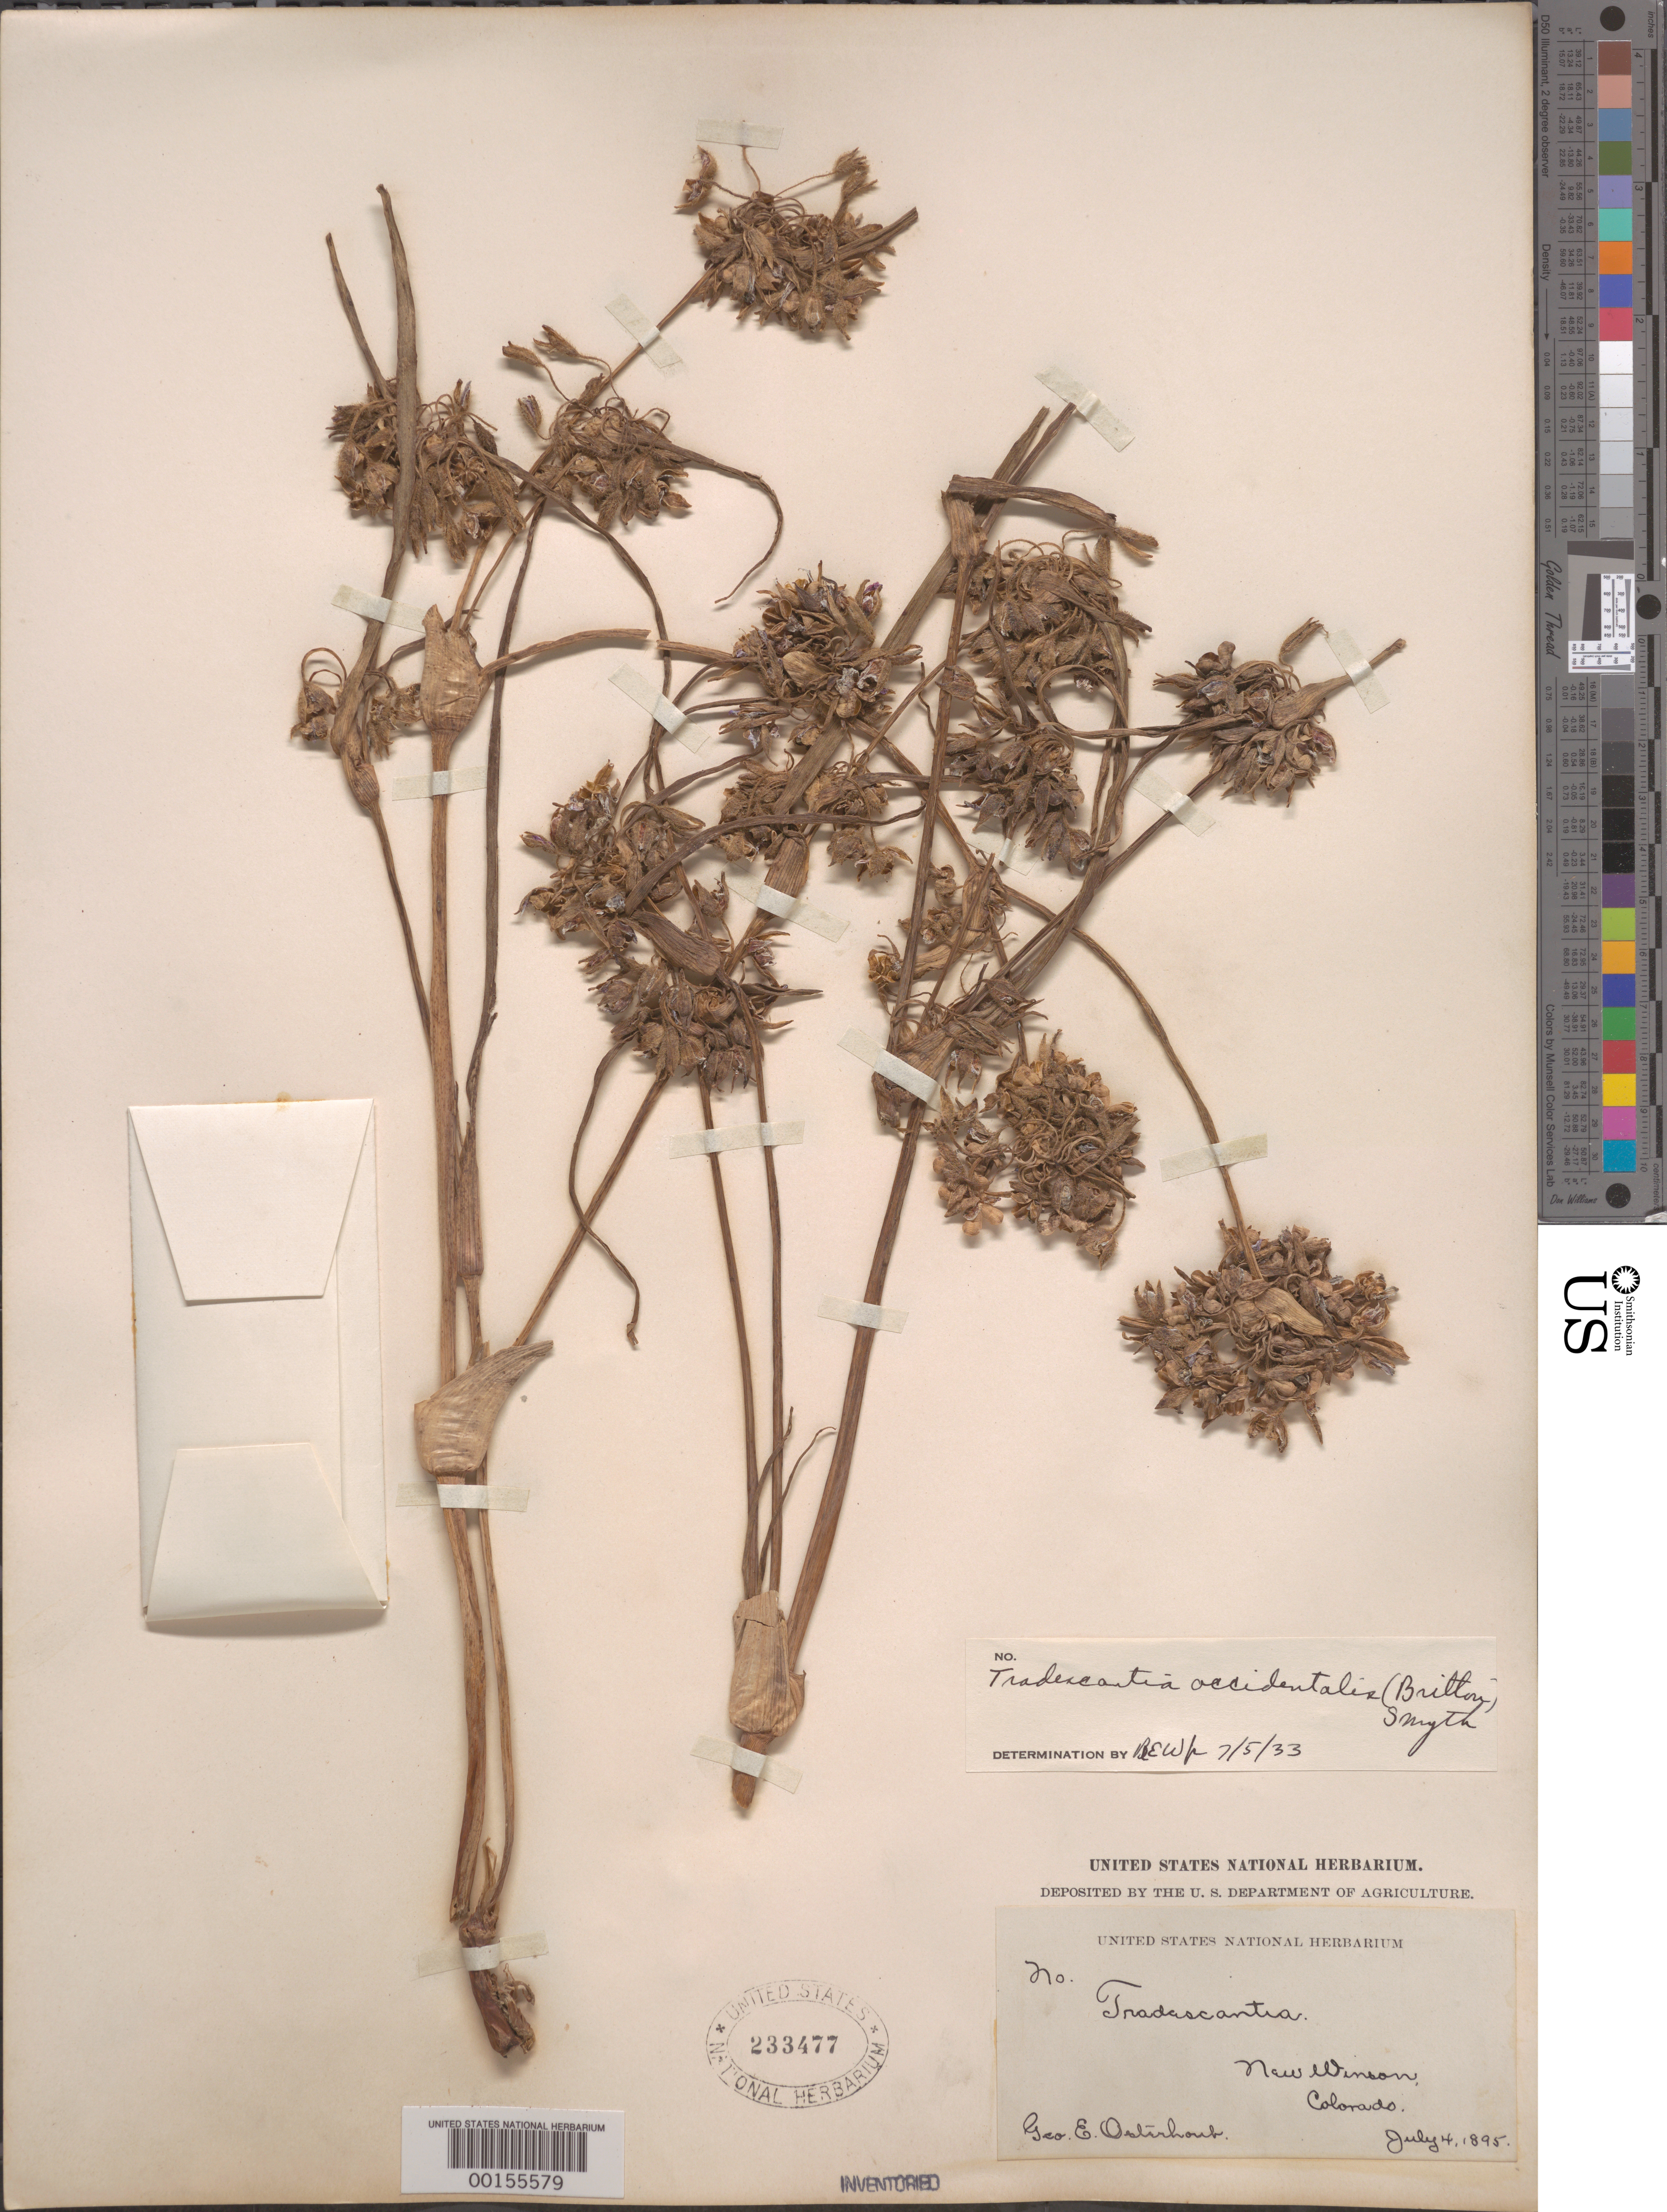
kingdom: Plantae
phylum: Tracheophyta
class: Liliopsida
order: Commelinales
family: Commelinaceae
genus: Tradescantia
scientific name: Tradescantia occidentalis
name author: (Britton) Smyth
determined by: Woodson, R. E., Jr.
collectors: G. E. Osterhout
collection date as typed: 04 Jul 1895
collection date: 1895-07-04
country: United States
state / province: Colorado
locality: New windsor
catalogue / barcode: US 233477